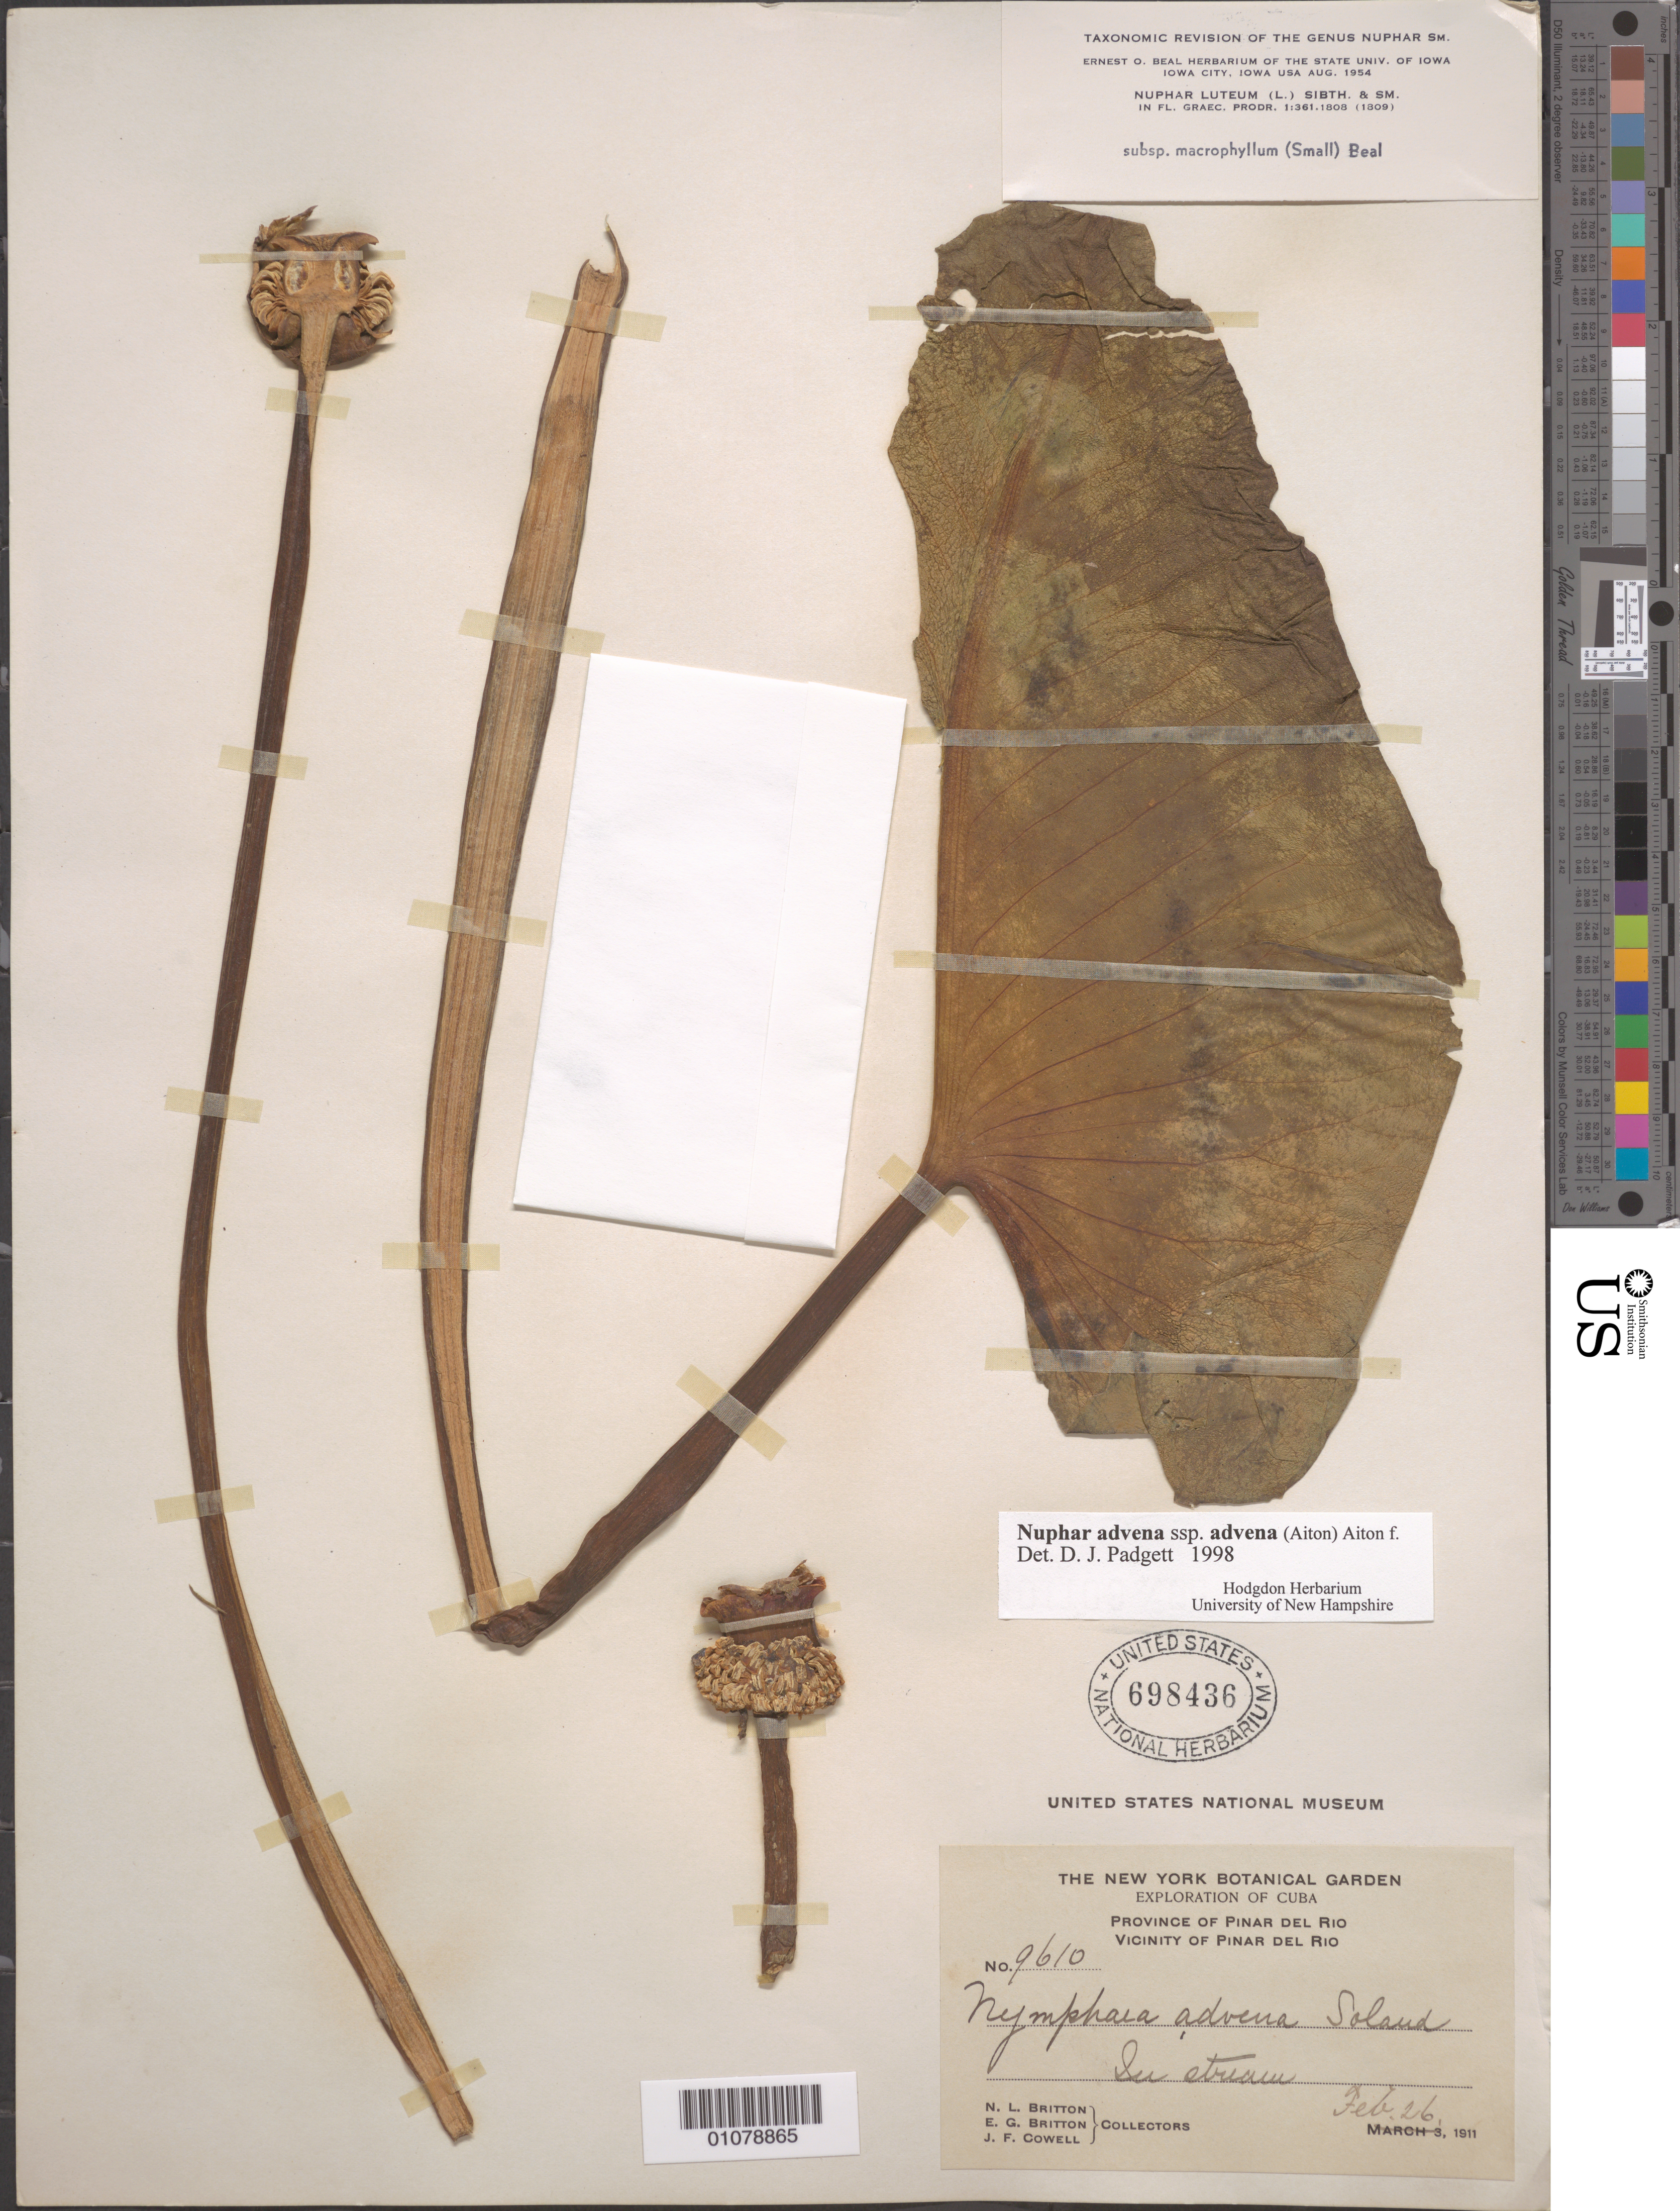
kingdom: Plantae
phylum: Tracheophyta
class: Magnoliopsida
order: Nymphaeales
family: Nymphaeaceae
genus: Nuphar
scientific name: Nuphar advena var. cubana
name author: P. Ponce de León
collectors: N. Britton, E. G. Britton & J. F. Cowell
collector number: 9610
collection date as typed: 26 Feb 1911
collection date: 1911-02-26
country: Cuba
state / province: Pinar del Rio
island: Cuba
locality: Vicinity of Pinar del Rio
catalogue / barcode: US 698436